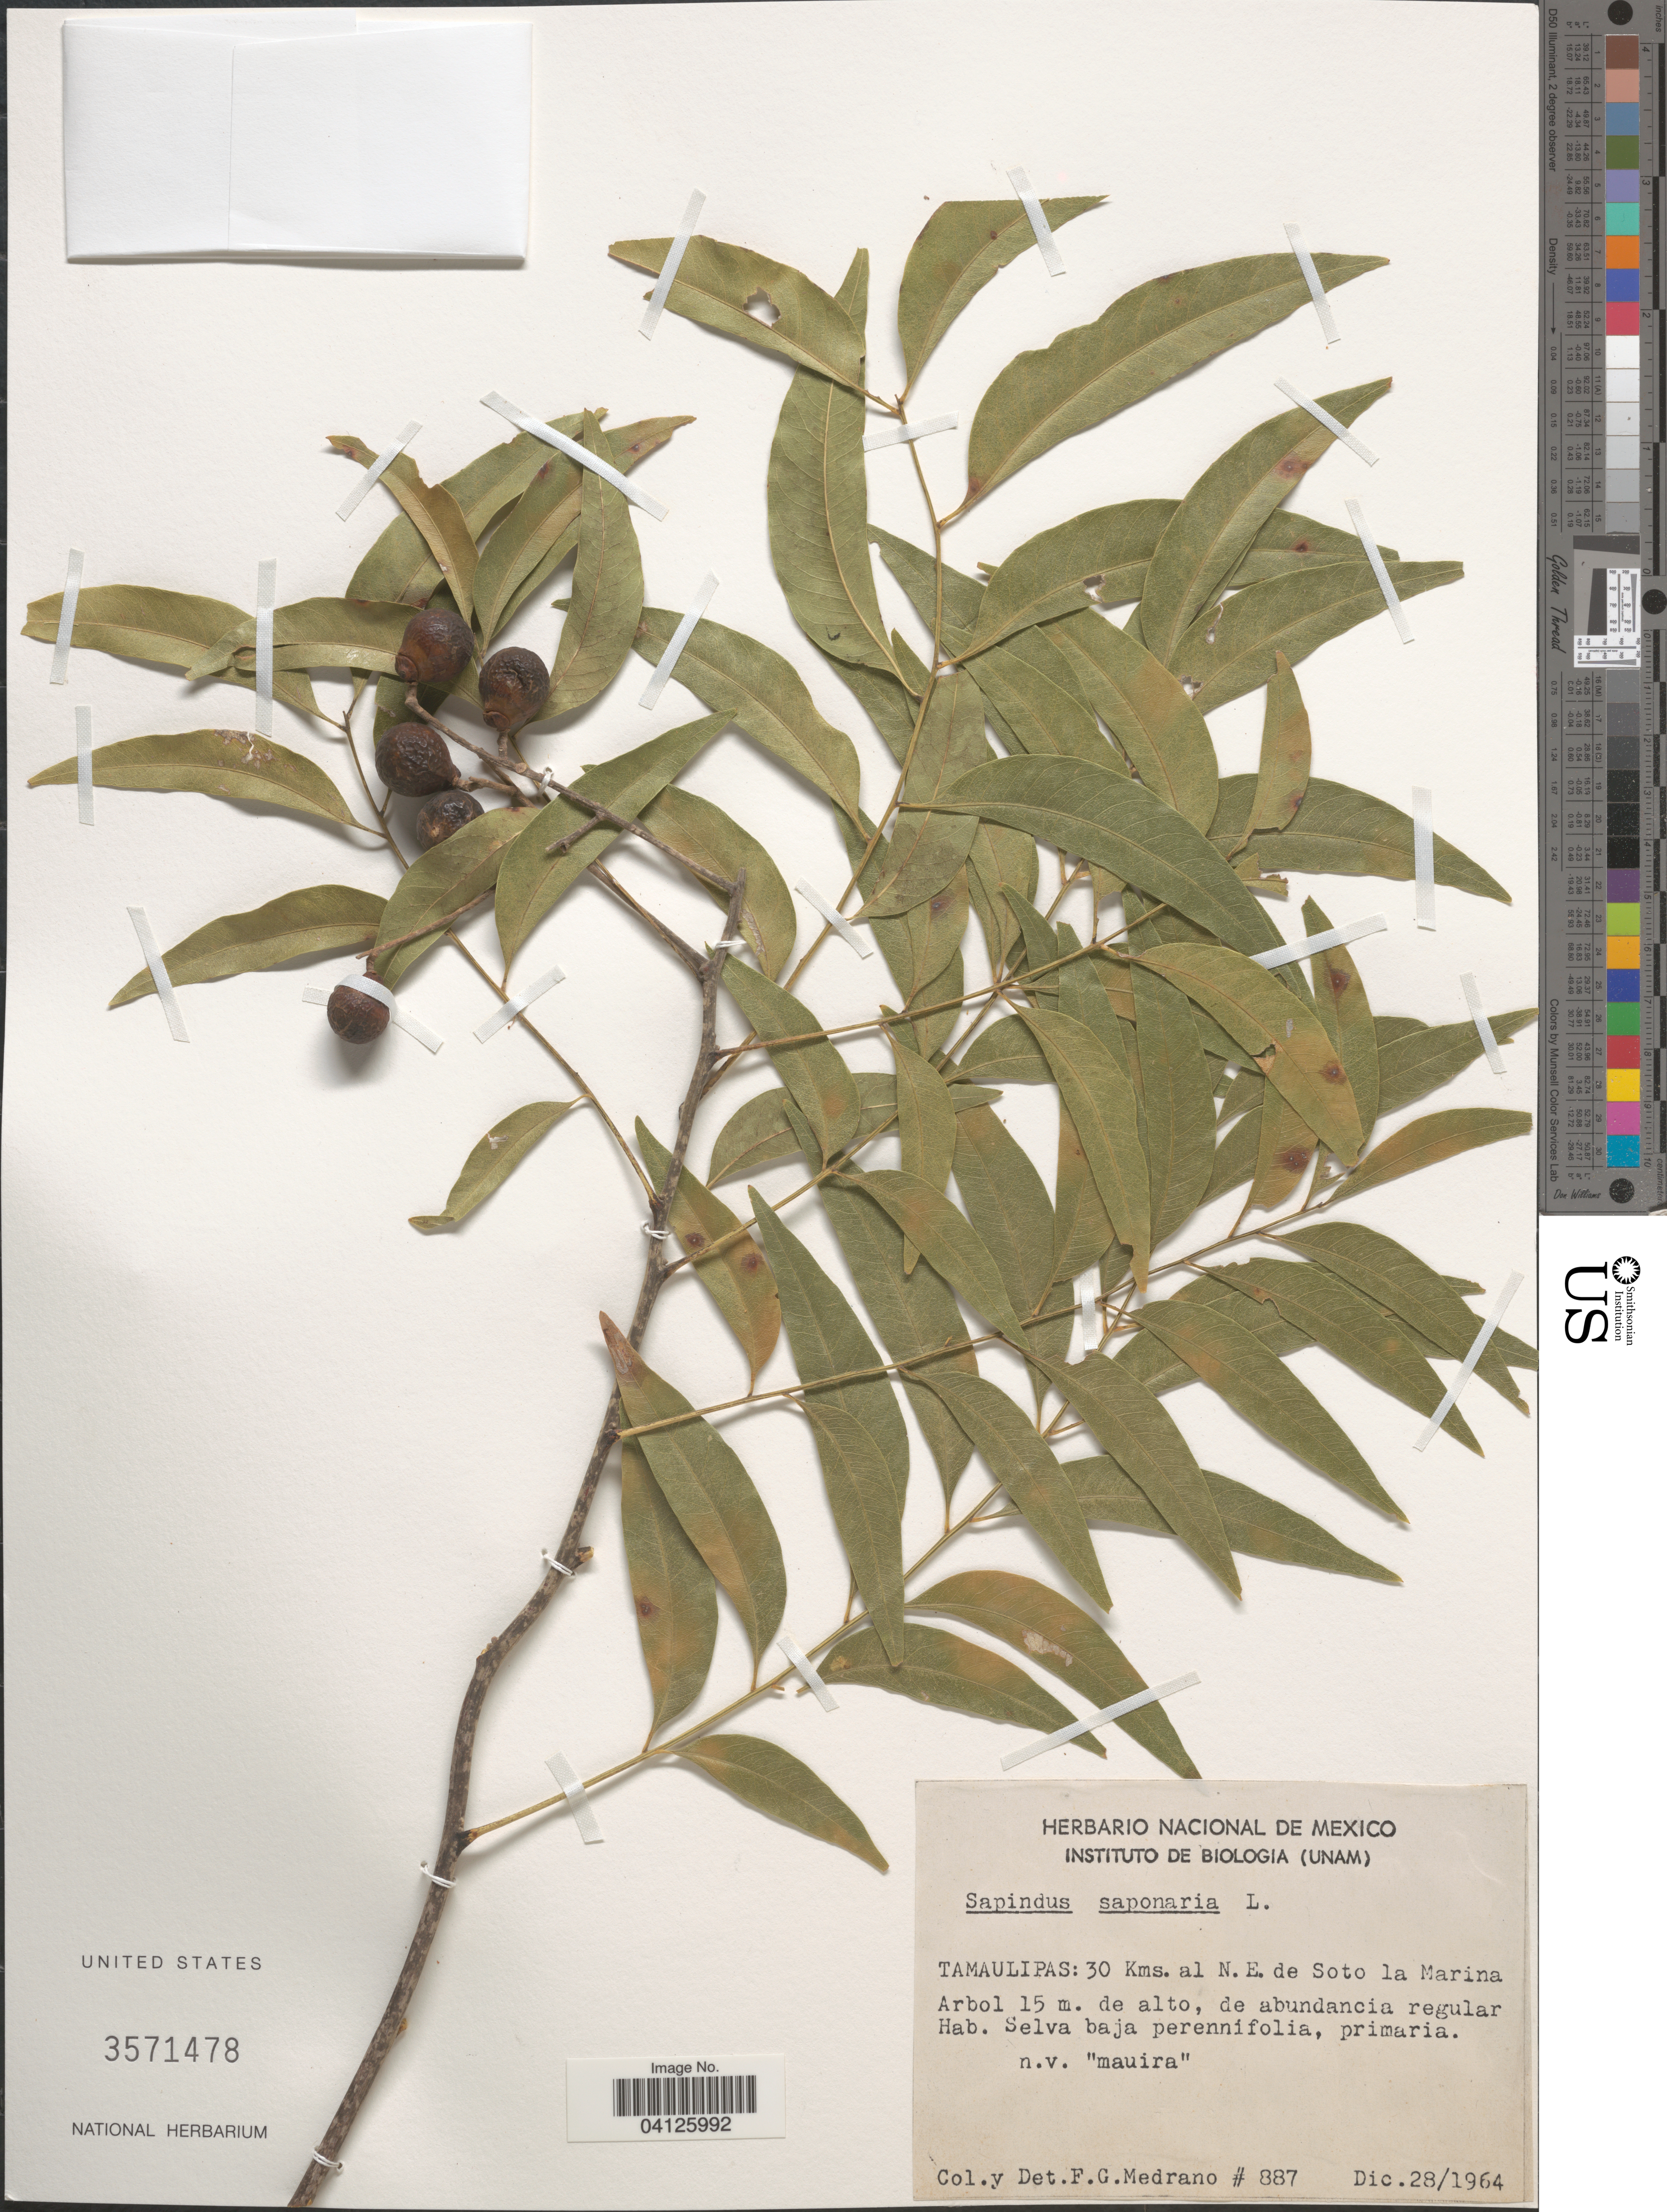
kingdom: Plantae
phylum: Tracheophyta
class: Magnoliopsida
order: Sapindales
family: Sapindaceae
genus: Sapindus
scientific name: Sapindus saponaria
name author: L.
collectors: F. Medrano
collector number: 887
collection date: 1964-12-28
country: Mexico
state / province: Tamaulipas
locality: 30 Kms. al N.E. de Soto la Marina Arbol 15 m. de alto, de abundancia regular.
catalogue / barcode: US 3571478